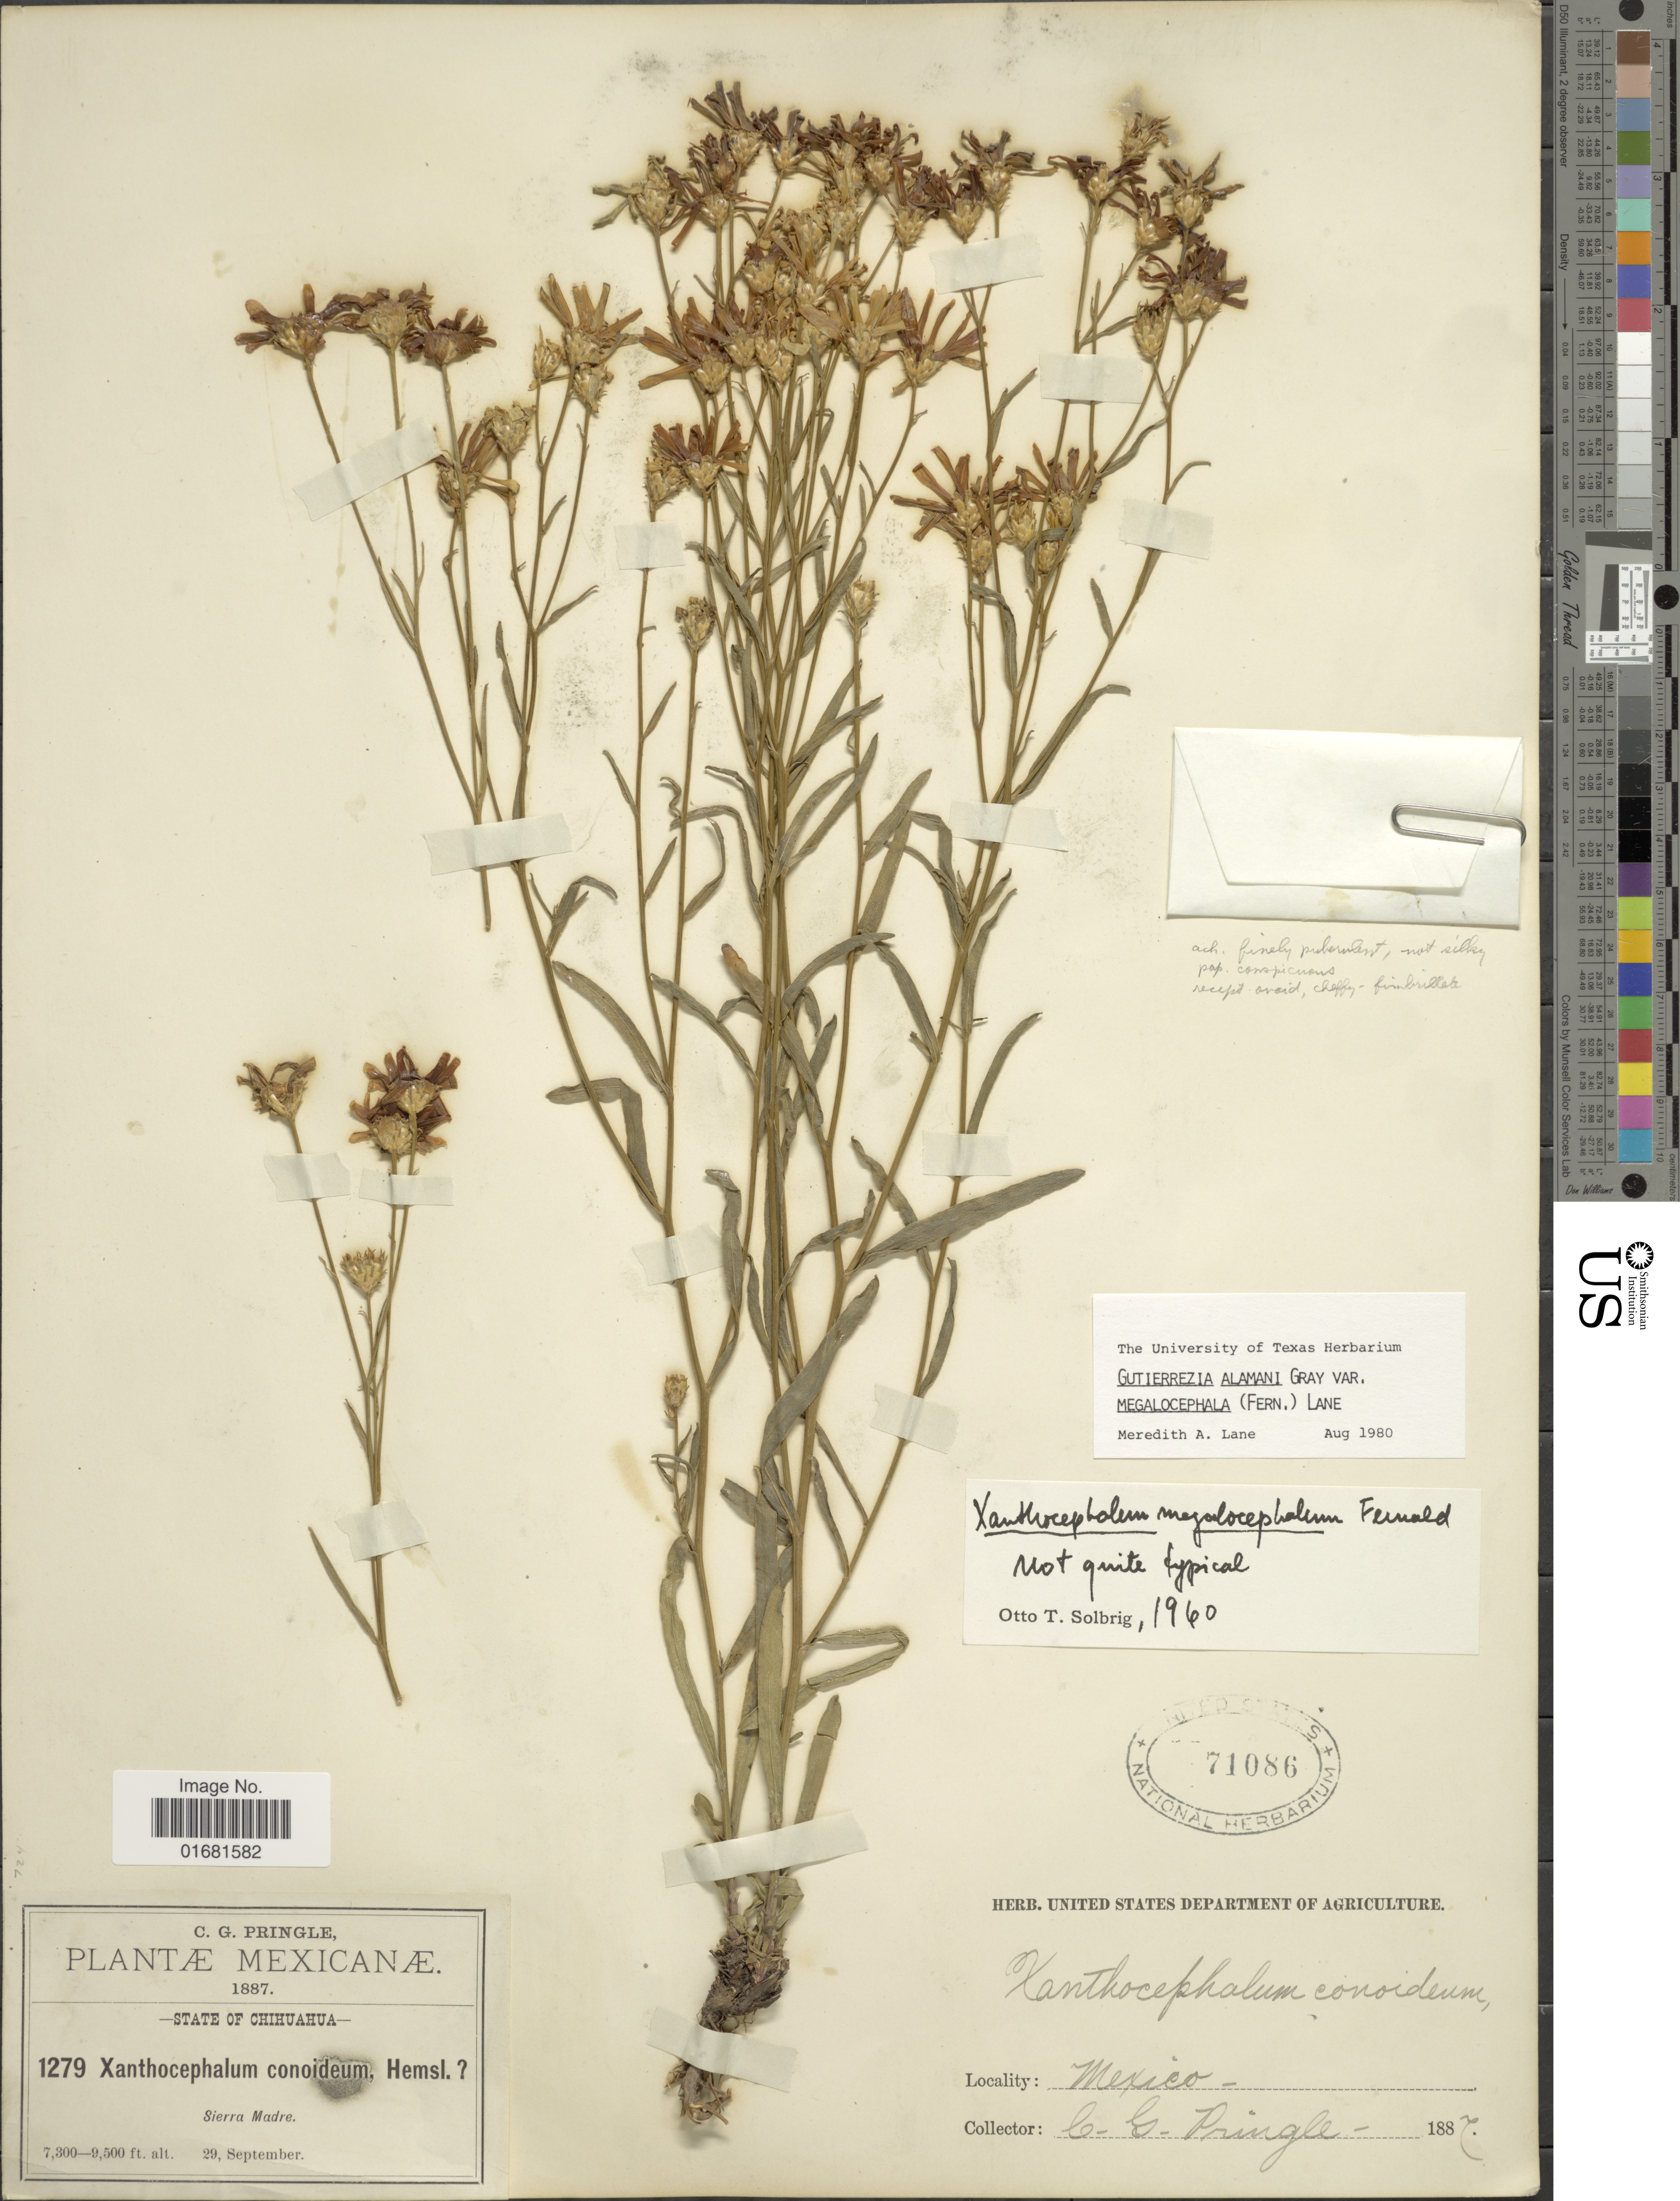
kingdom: Plantae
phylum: Tracheophyta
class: Magnoliopsida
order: Asterales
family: Asteraceae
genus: Gutierrezia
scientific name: Gutierrezia alamanii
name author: A. Gray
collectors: C. G. Pringle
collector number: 1279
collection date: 1887-09-29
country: Mexico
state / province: Chihuahua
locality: State of Chihuahua. Sierra Madre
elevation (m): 2225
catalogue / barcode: US 71086